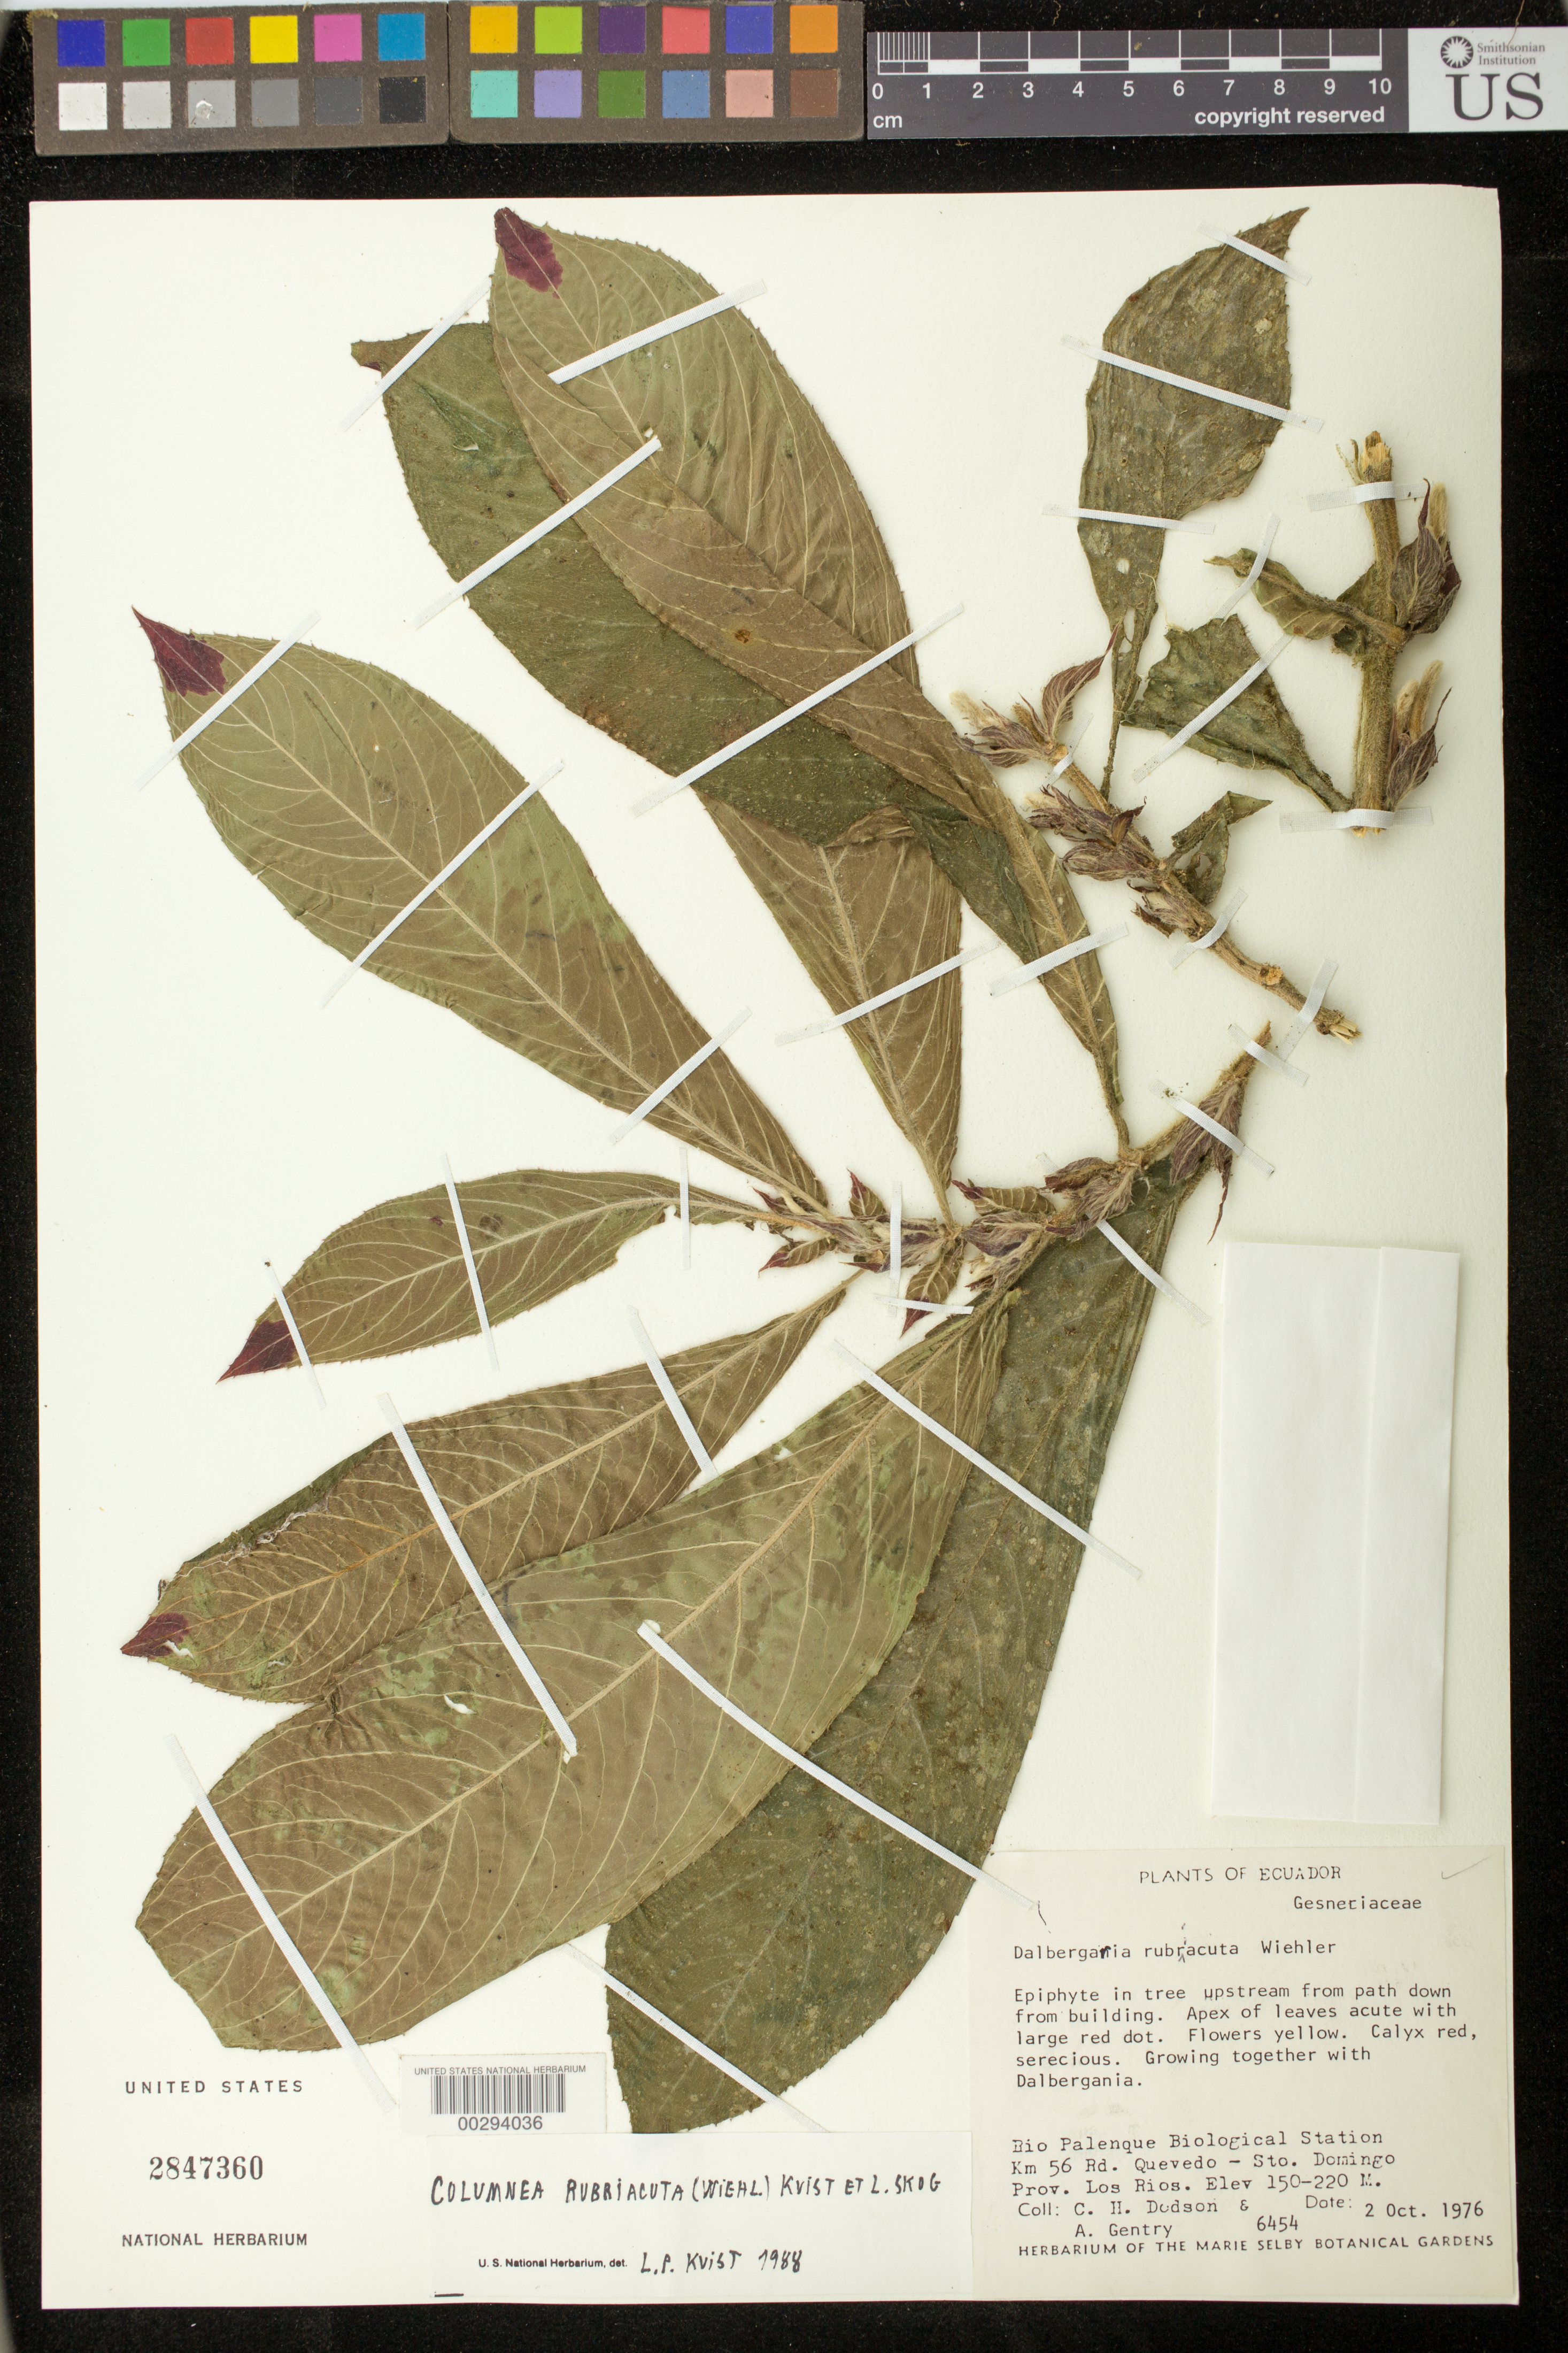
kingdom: Plantae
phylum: Tracheophyta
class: Magnoliopsida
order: Lamiales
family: Gesneriaceae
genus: Columnea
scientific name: Columnea rubriacuta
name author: (Wiehler) L.P. Kvist & L.E. Skog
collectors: C. H. Dodson & A. H. Gentry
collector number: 6454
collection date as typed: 02 Oct 1976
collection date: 1976-10-02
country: Ecuador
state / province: Los Ríos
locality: Rio Palenque Biological Station, km 56 rd Quevedo -Sto Domingo, upstream from path down from building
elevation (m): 150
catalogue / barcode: US 2847360